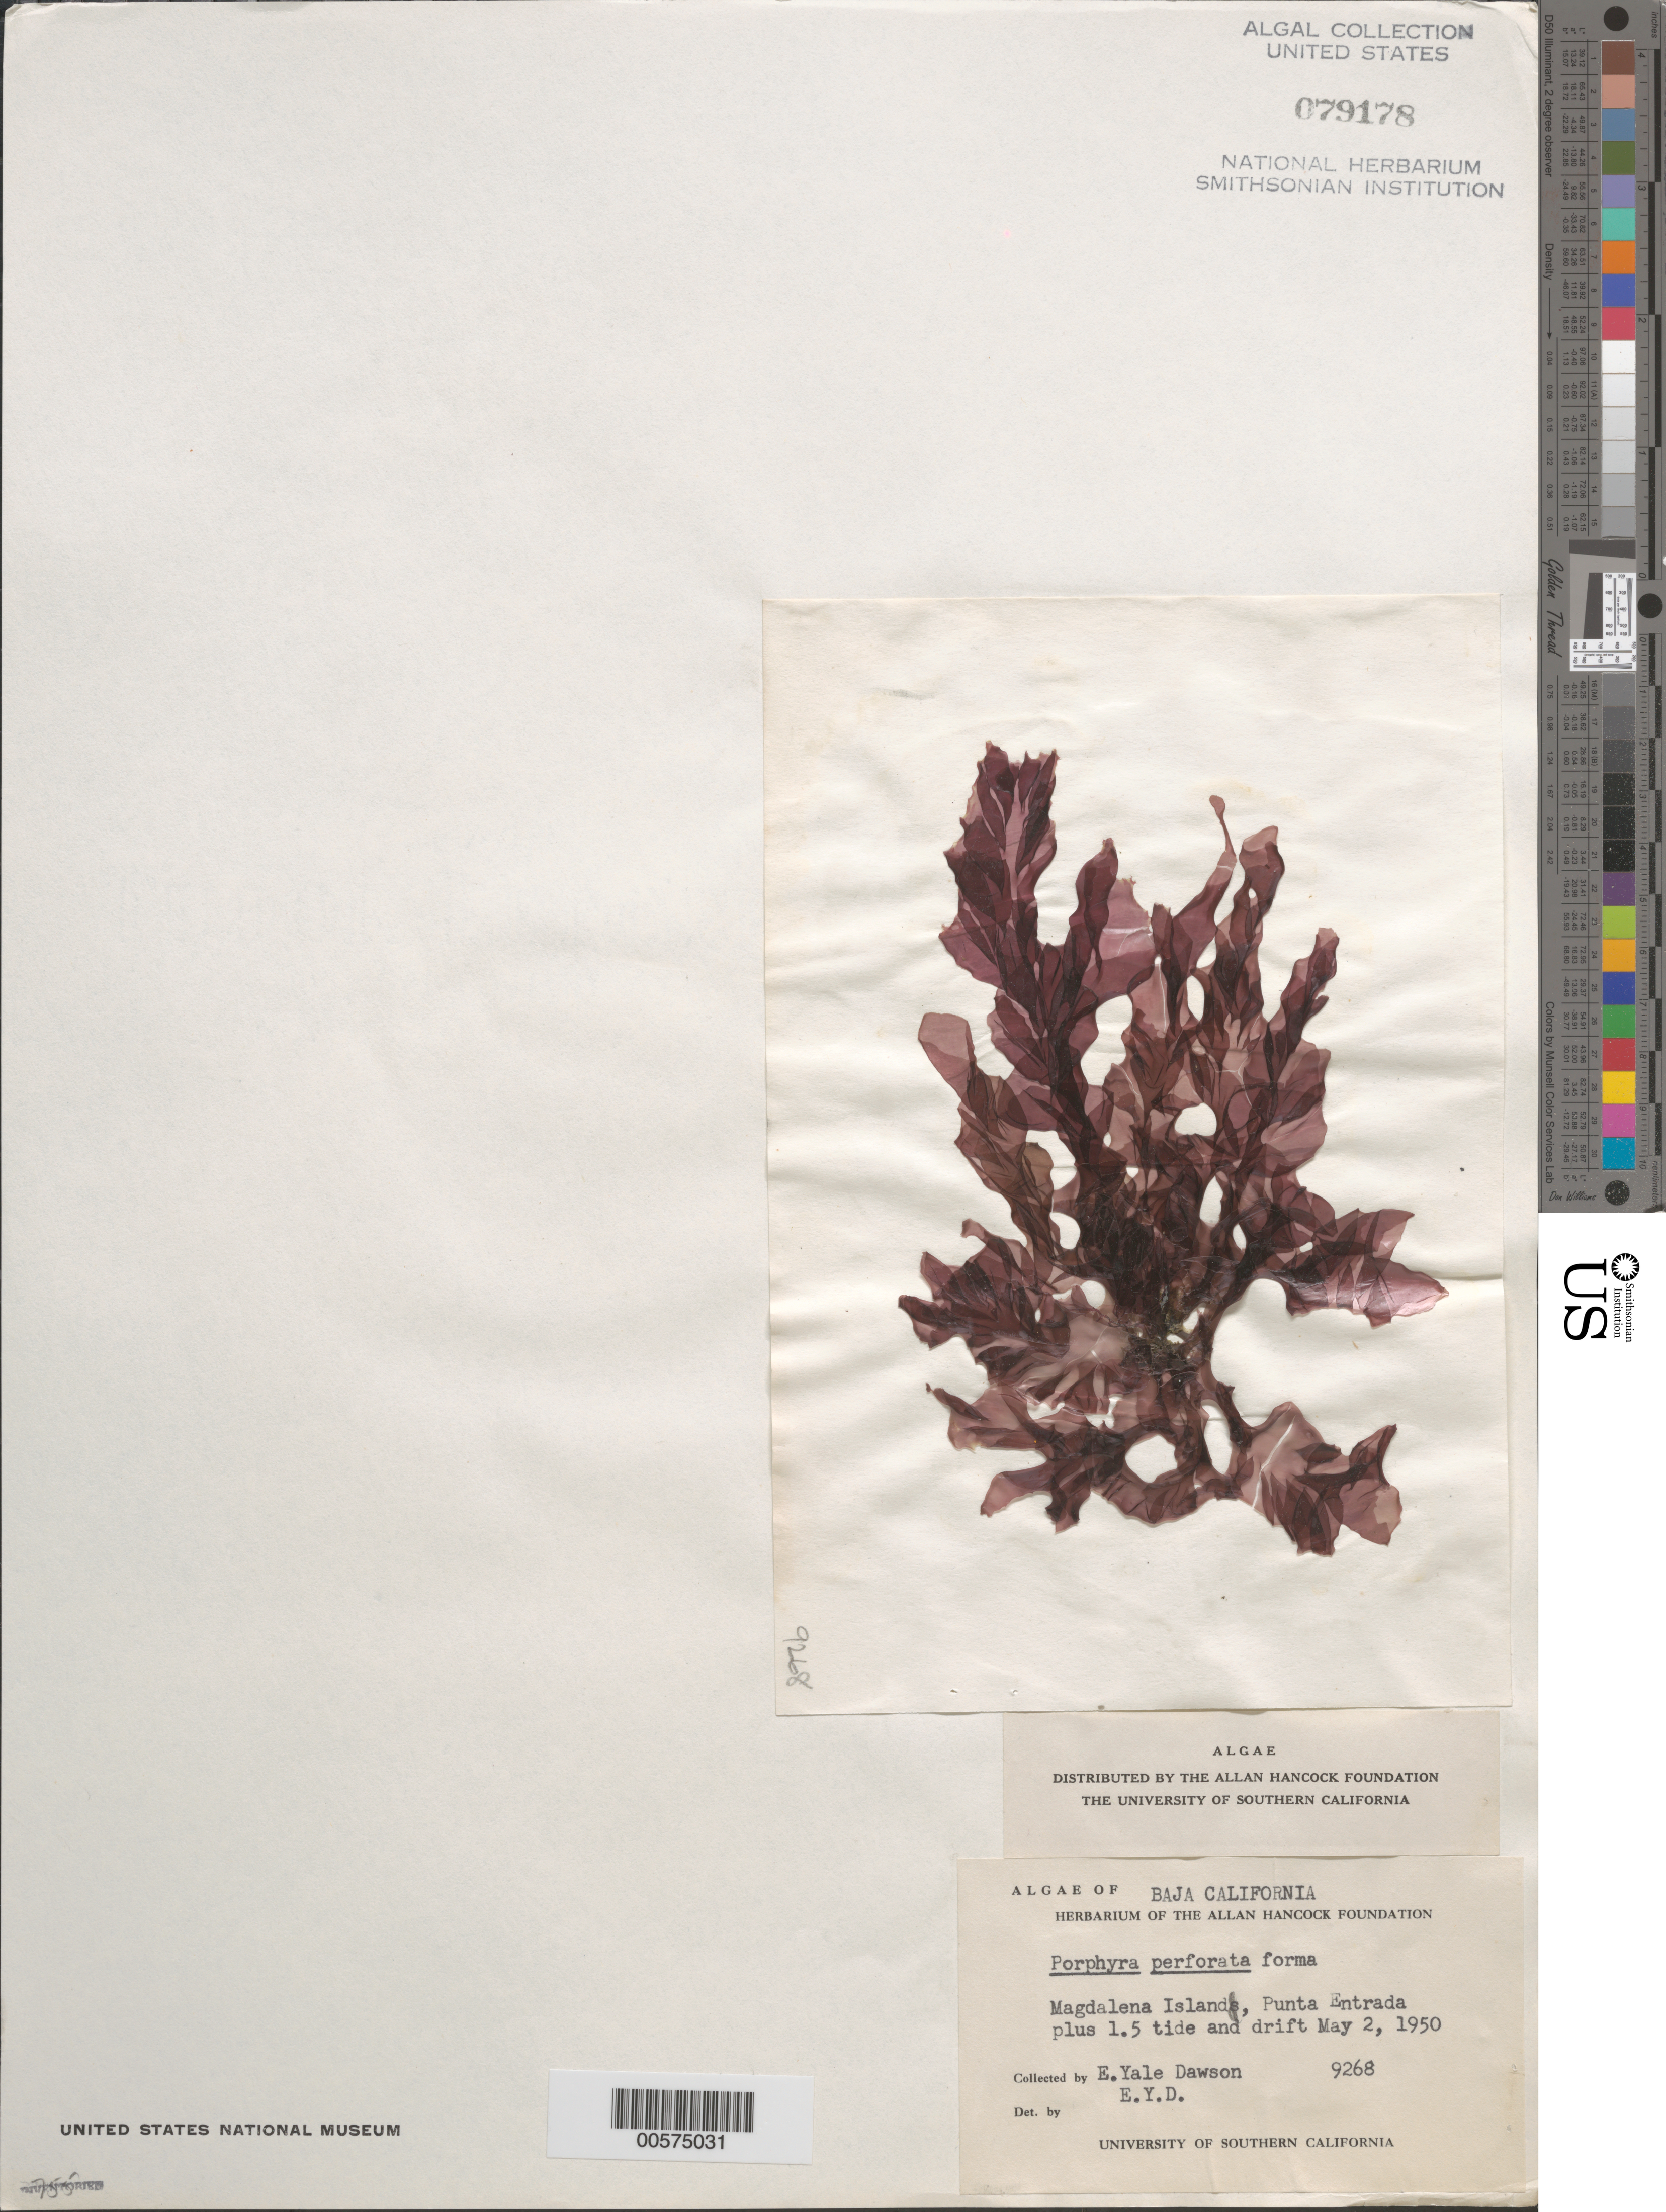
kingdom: Plantae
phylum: Rhodophyta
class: Bangiophyceae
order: Bangiales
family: Bangiaceae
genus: Pyropia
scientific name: Pyropia perforata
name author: (J. Agardh) S.C. Lindstrom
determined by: Algae name updating Project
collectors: E. Y. Dawson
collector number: EYD 9268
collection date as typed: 02 May 1950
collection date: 1950-05-02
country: Mexico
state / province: Baja California Sur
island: Isla Magdalena,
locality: Punta Entrada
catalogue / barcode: US 79178